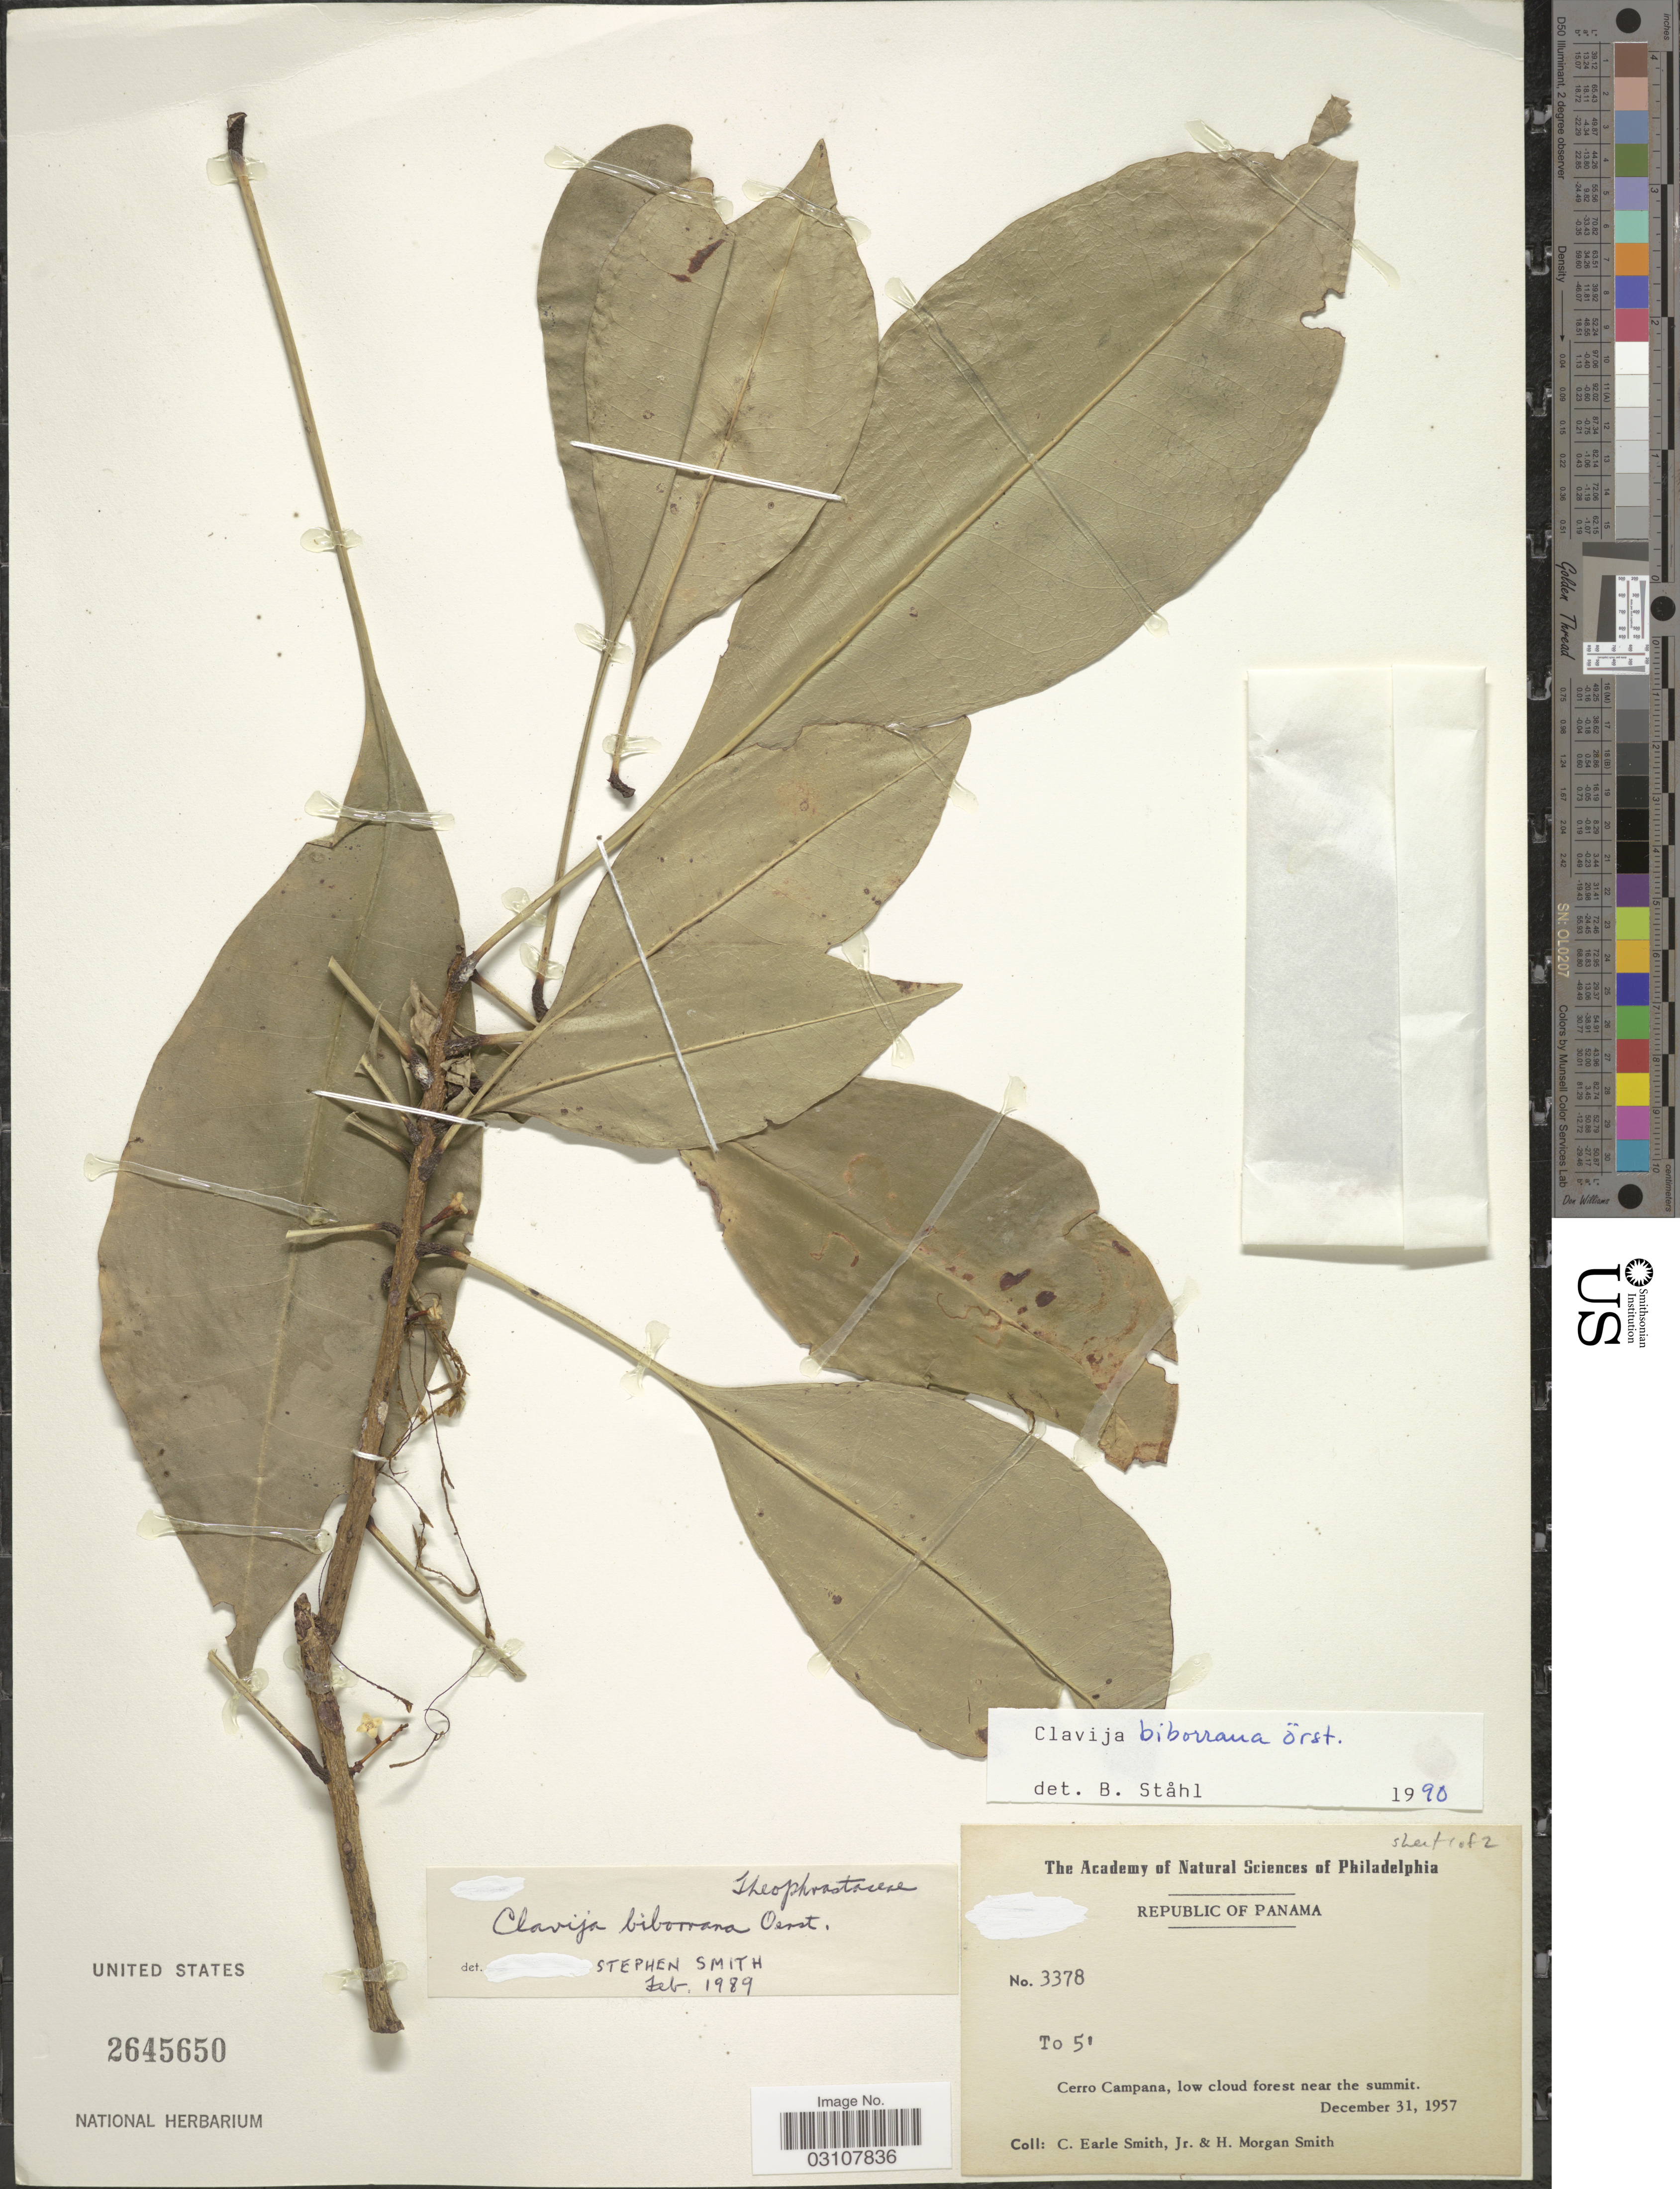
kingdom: Plantae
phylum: Tracheophyta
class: Magnoliopsida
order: Ericales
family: Primulaceae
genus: Clavija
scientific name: Clavija biborrana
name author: Oerst.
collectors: C. E. Smith Jr. & H. M. Smith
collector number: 3378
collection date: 1957-12-31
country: Panama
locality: Cerro Campana, low cloud forest near the summit.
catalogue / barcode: US 2645650